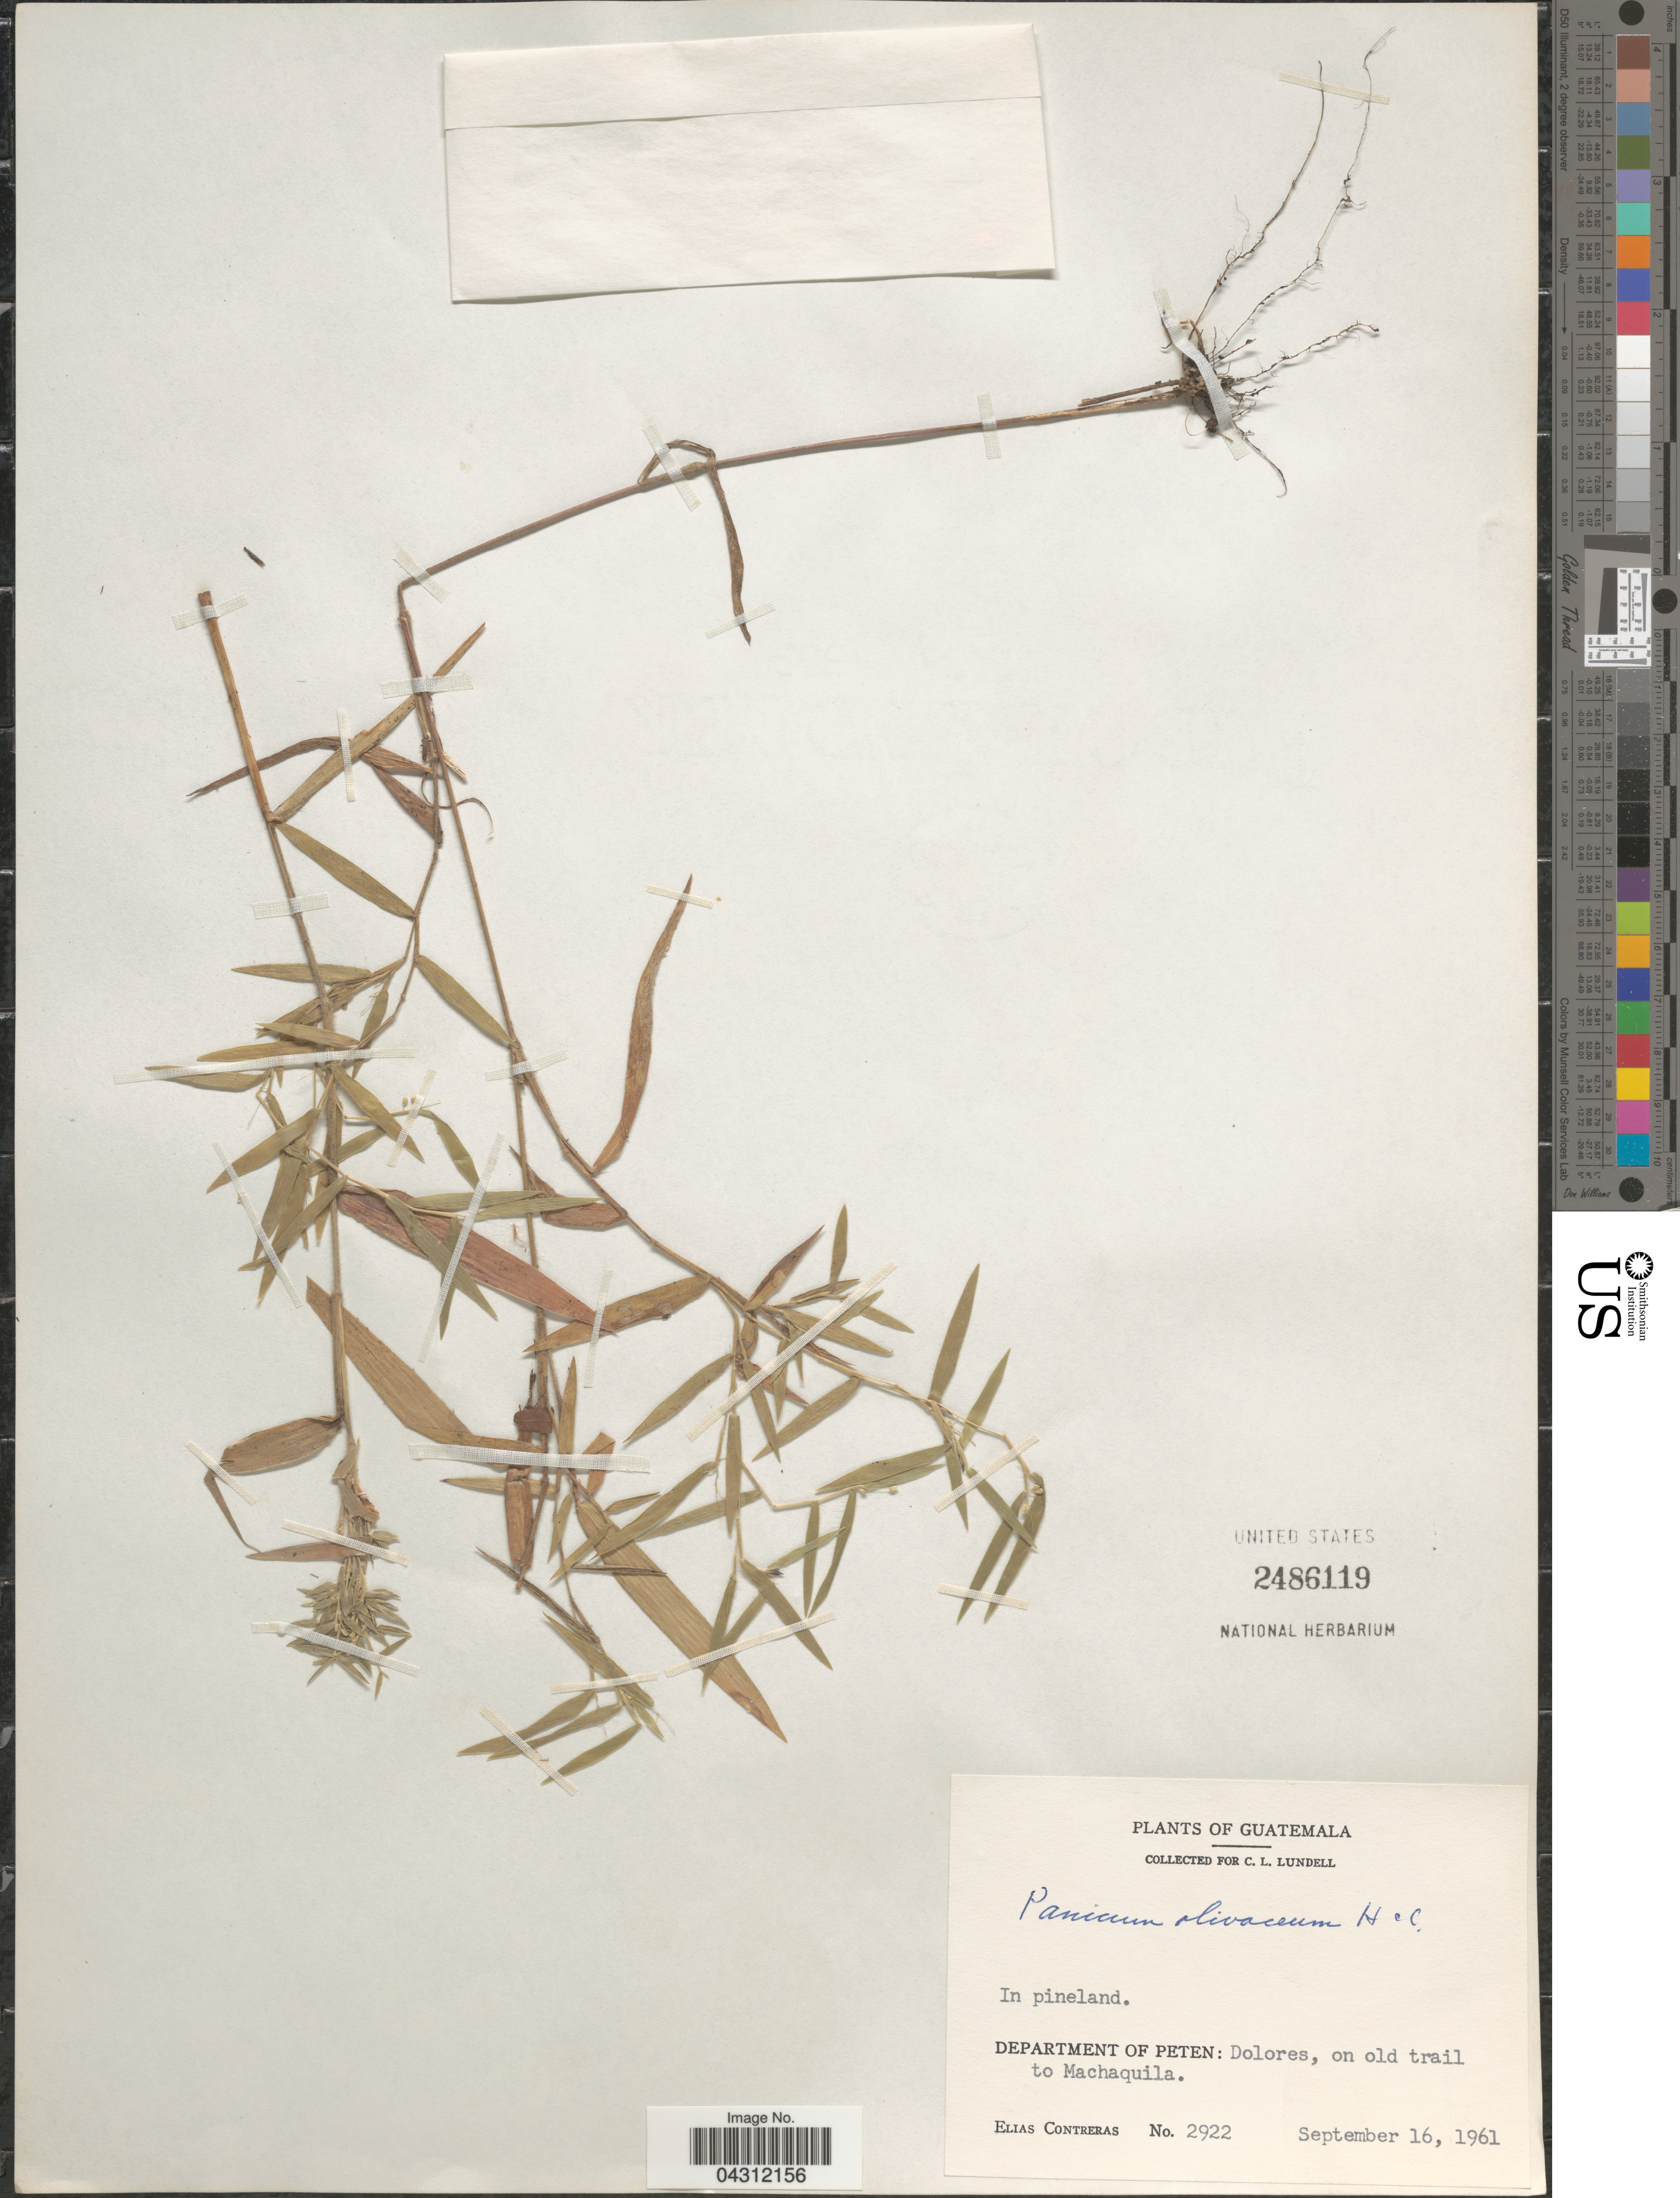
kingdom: Plantae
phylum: Tracheophyta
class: Liliopsida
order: Poales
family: Poaceae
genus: Dichanthelium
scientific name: Dichanthelium acuminatum var. acuminatum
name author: (Sw.) Gould & C.A. Clark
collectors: E. Contreras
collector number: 2922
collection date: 1961-09-16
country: Guatemala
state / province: El Peten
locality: Department Of Peten: Dolores, on old trail to Machaquila.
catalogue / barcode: US 2486119